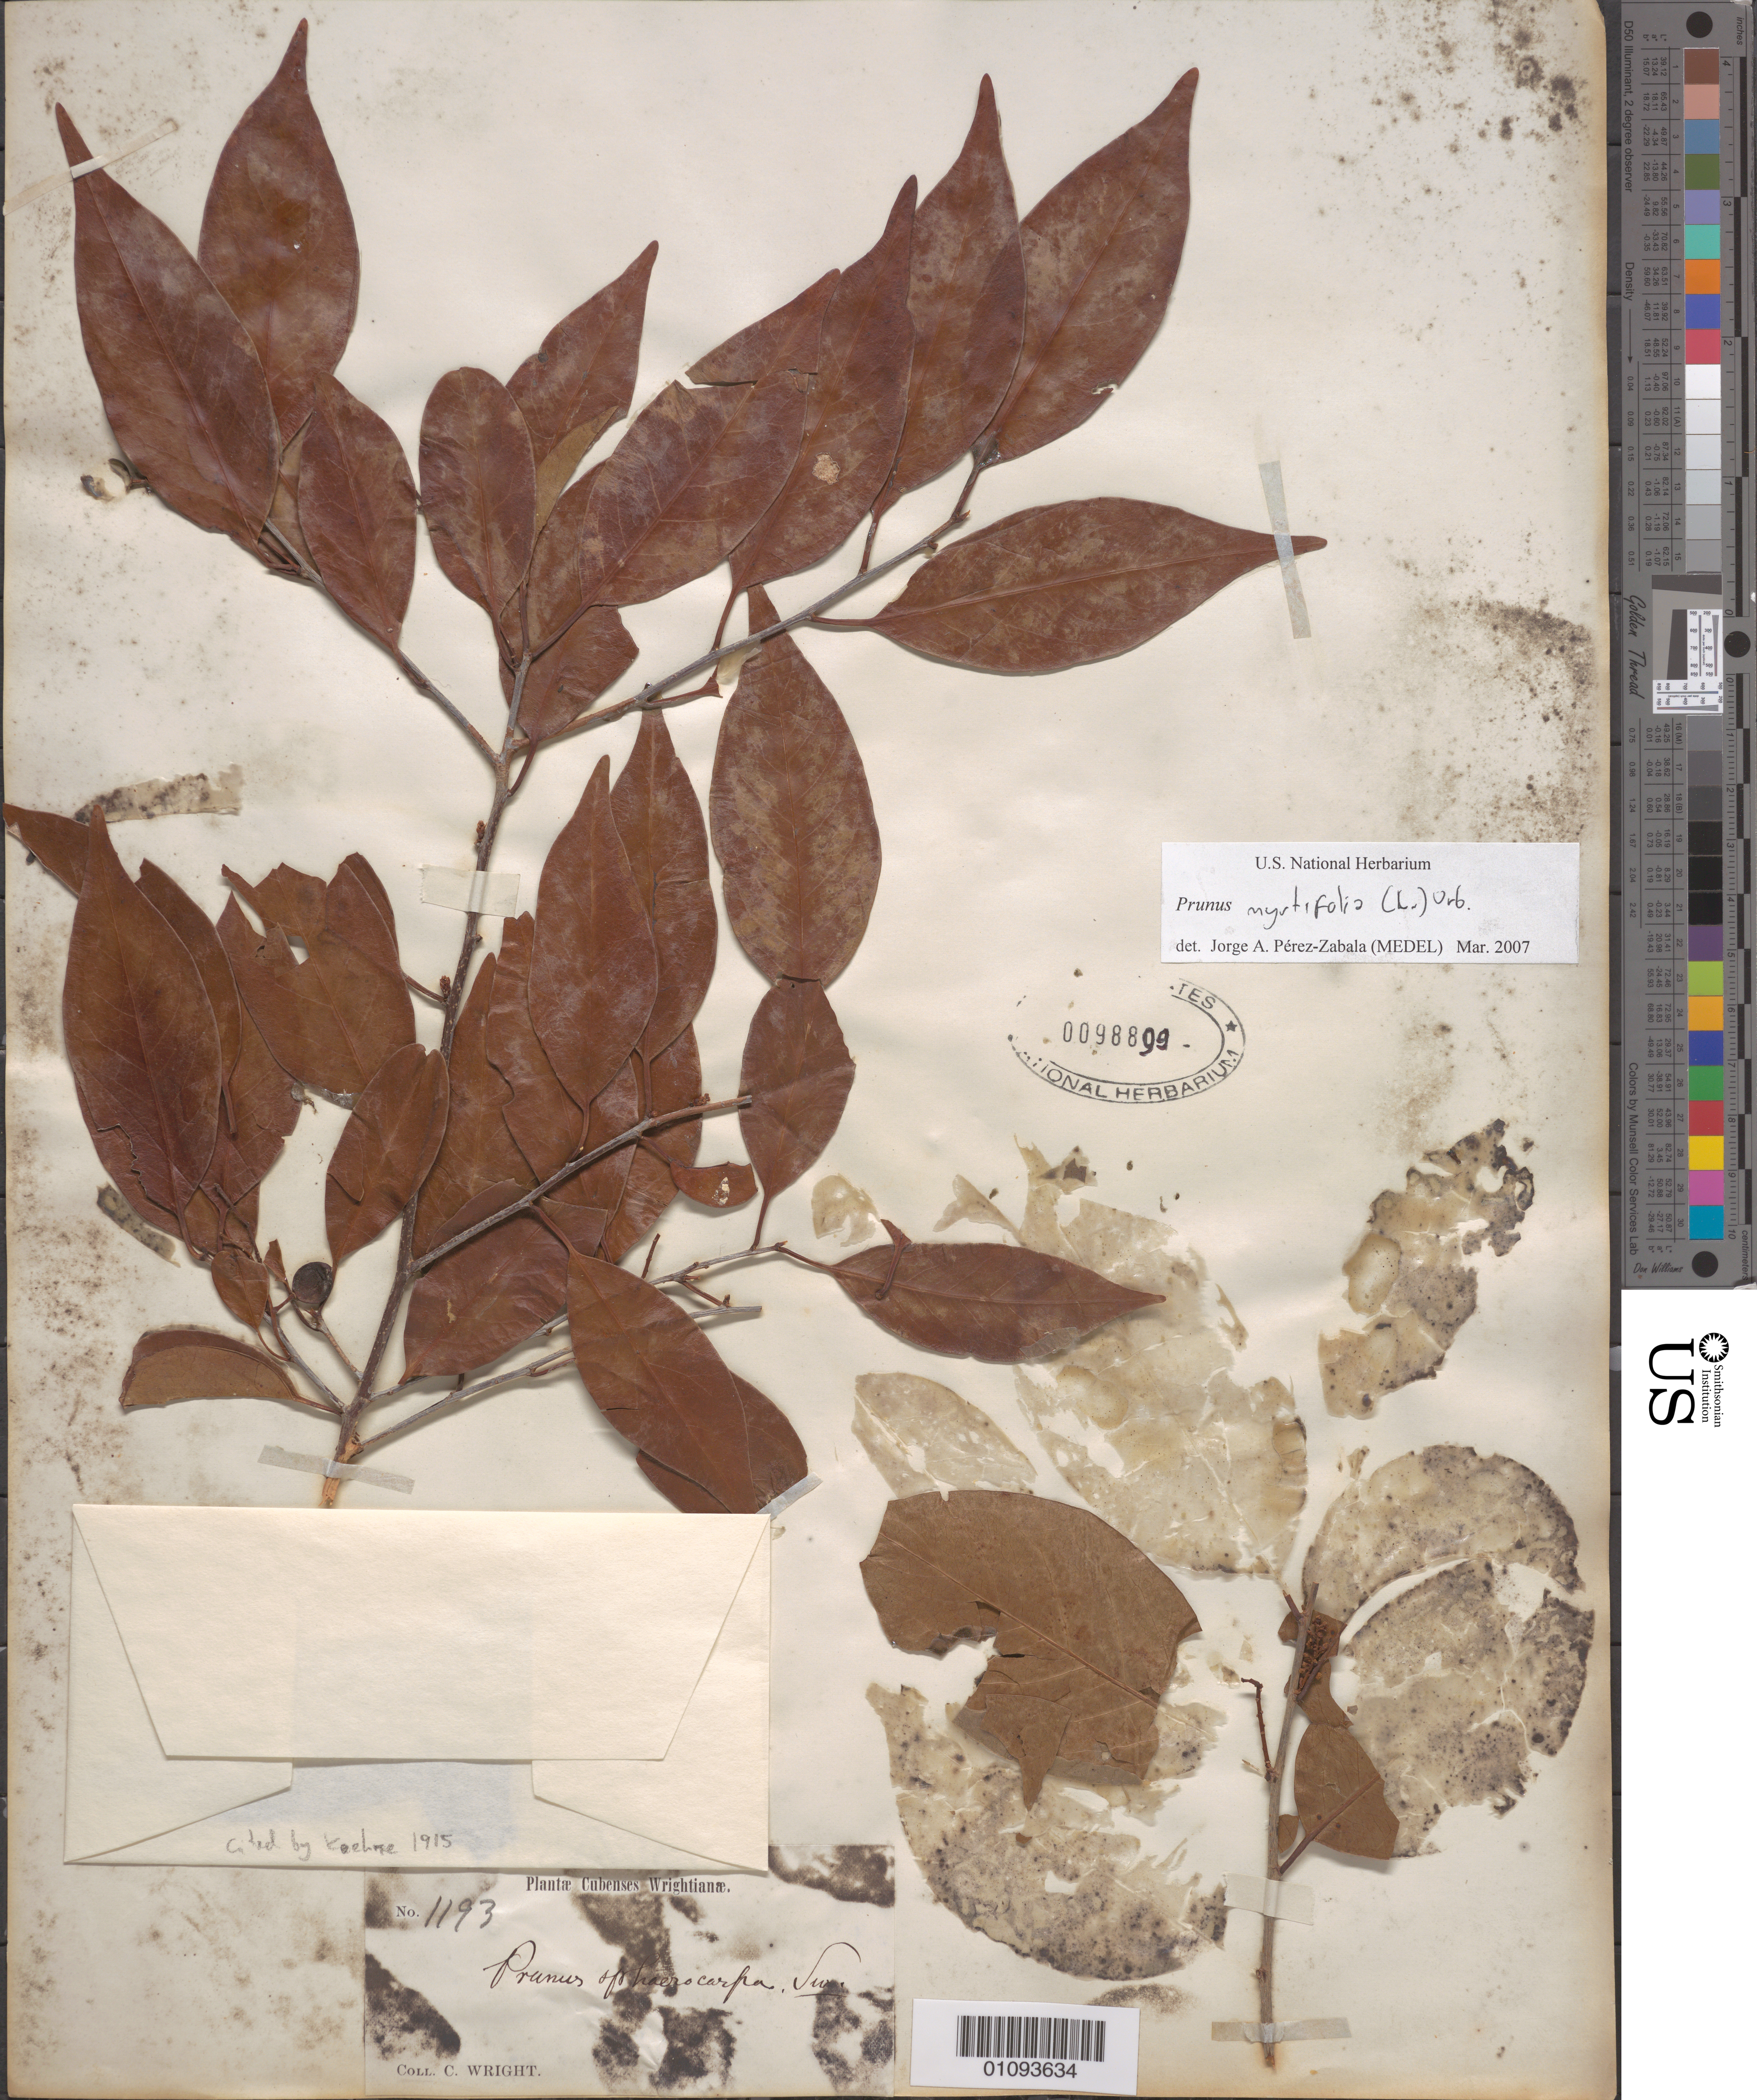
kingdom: Plantae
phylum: Tracheophyta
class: Magnoliopsida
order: Rosales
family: Rosaceae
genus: Prunus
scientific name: Prunus myrtifolia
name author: (L.) Urb.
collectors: C. Wright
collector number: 1193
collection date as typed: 1800 to 1899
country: Cuba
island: Cuba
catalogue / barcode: US 98899